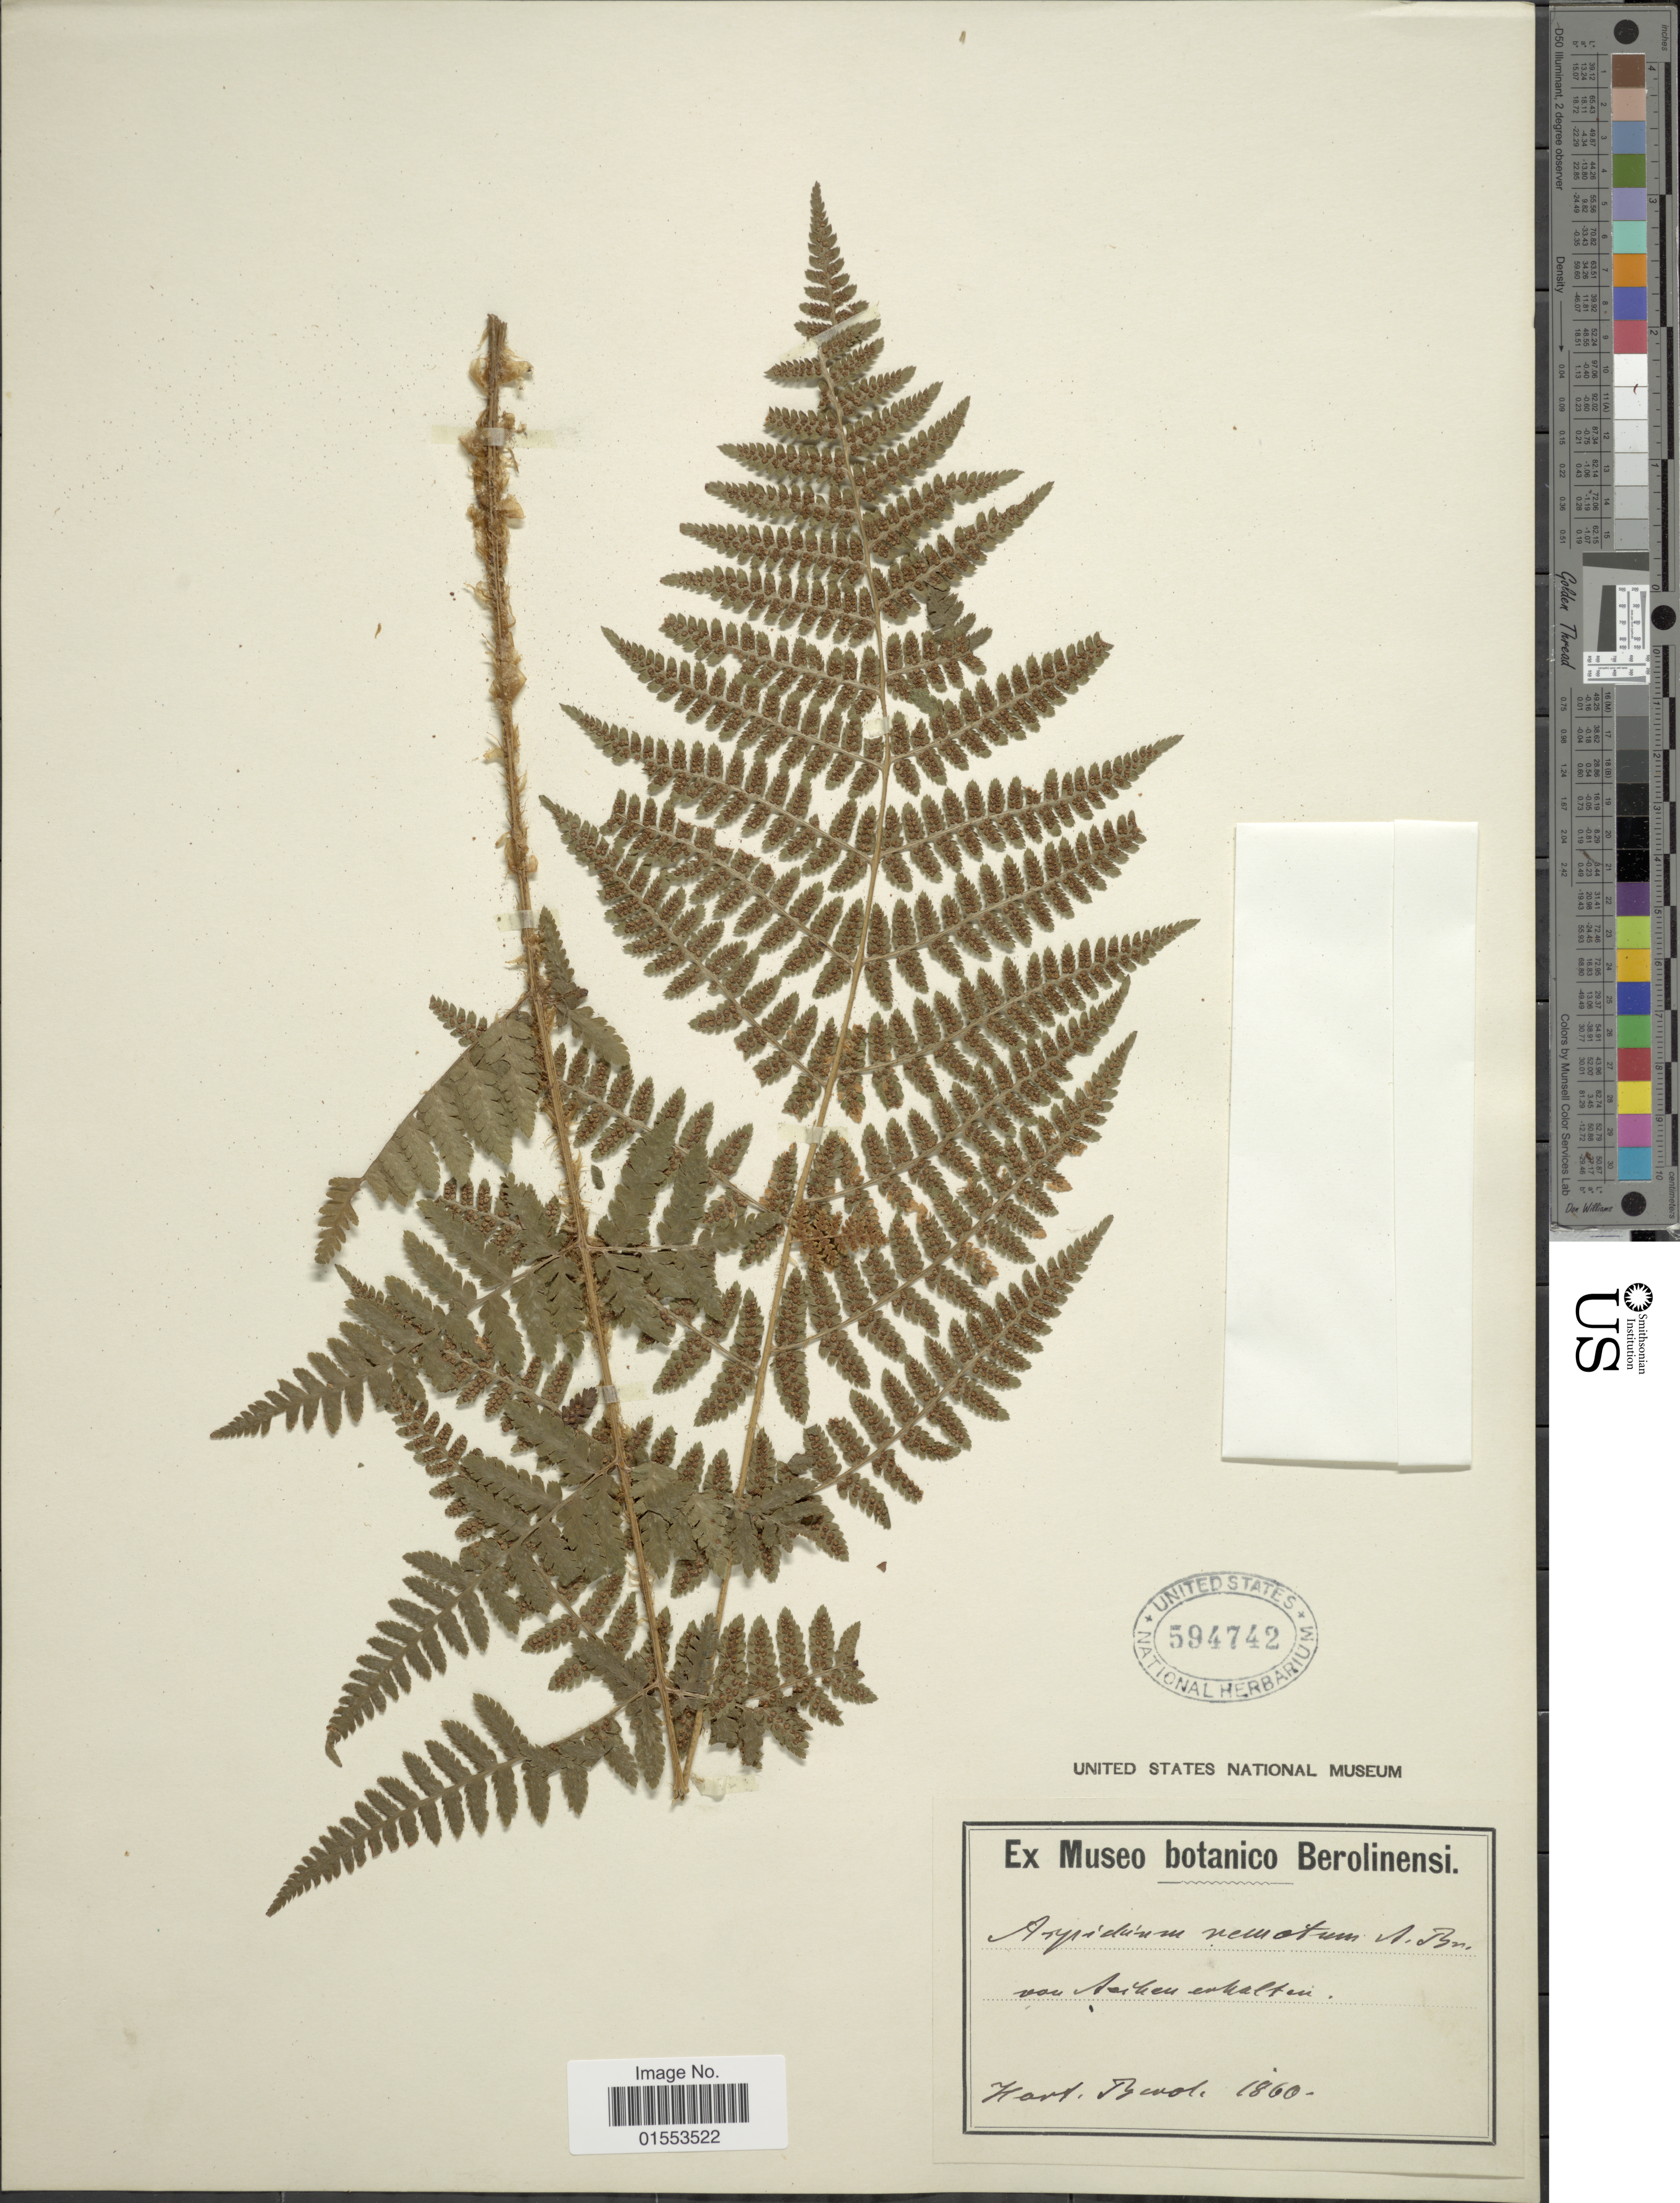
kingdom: Plantae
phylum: Tracheophyta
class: Polypodiopsida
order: Polypodiales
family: Dryopteridaceae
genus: Dryopteris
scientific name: Dryopteris remota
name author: (A. Braun) Hayek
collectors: ex Museo Bot. Berol.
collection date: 1860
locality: Hort Berol.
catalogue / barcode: US 594742